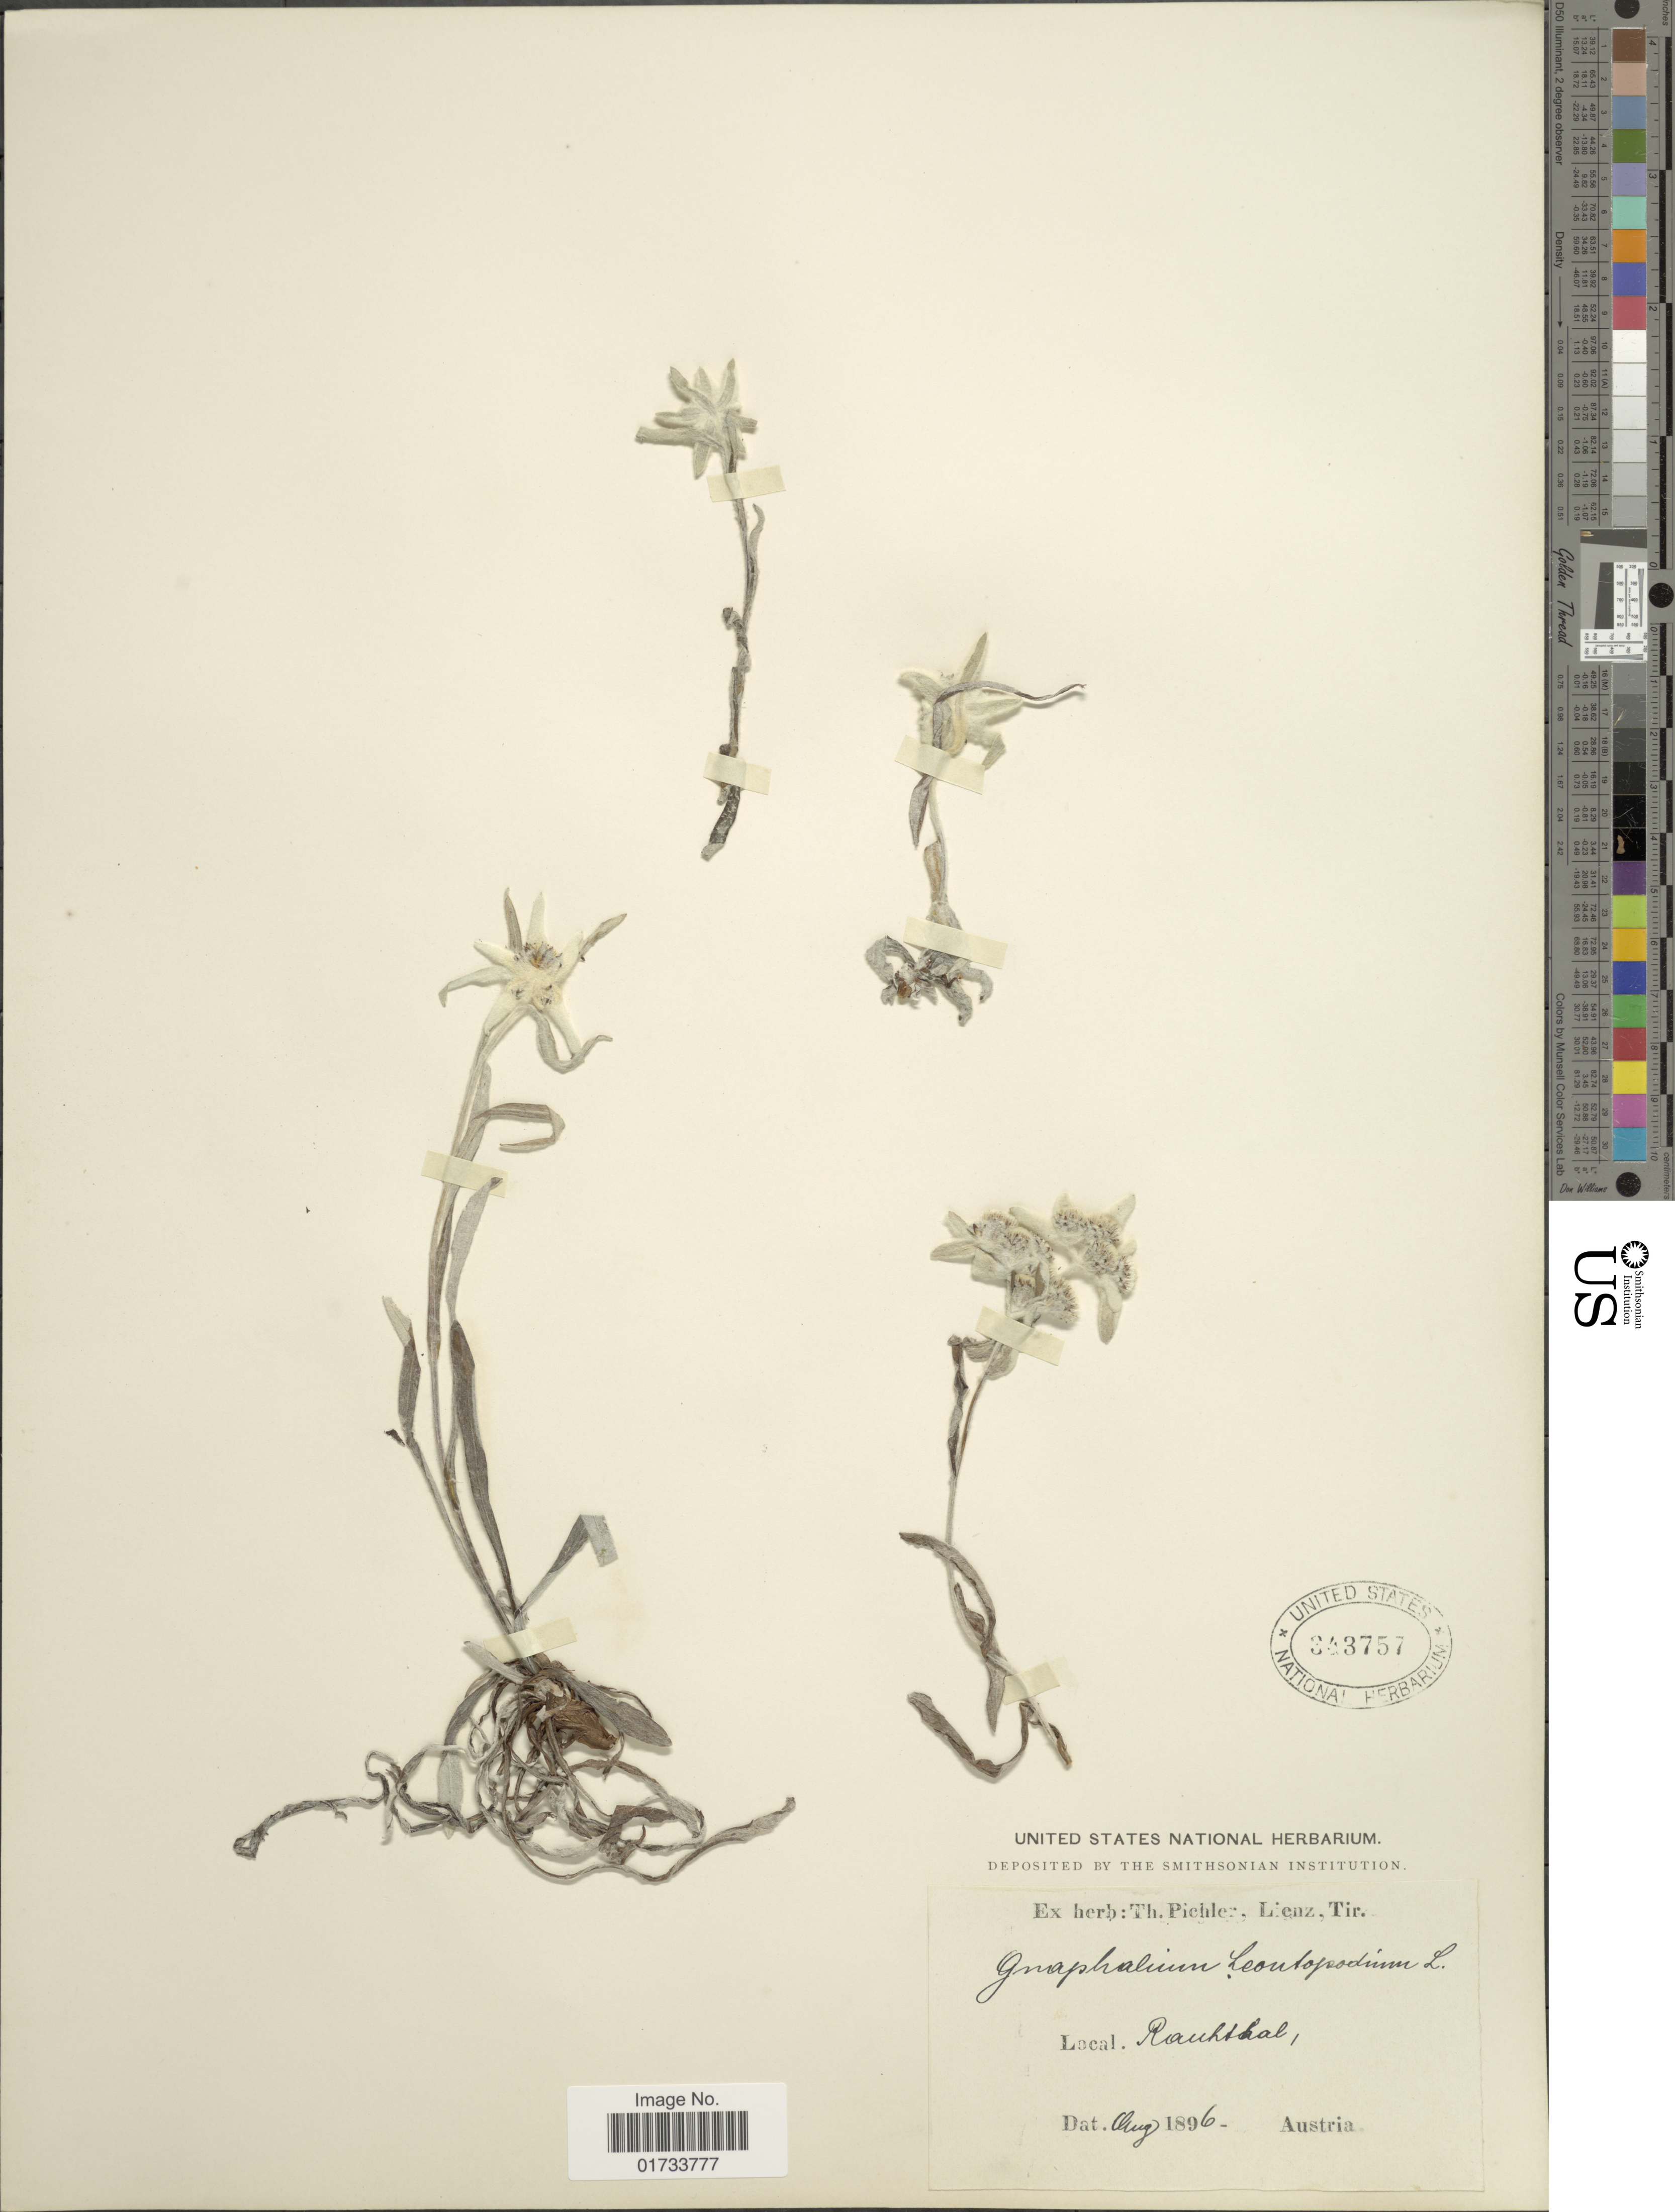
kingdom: Plantae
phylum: Tracheophyta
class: Magnoliopsida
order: Asterales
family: Asteraceae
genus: Leontopodium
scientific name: Leontopodium alpinum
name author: Cass.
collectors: ex herb. T. Pichler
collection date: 1896-08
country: Austria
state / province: Tirol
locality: Rauhthal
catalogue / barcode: US 343757